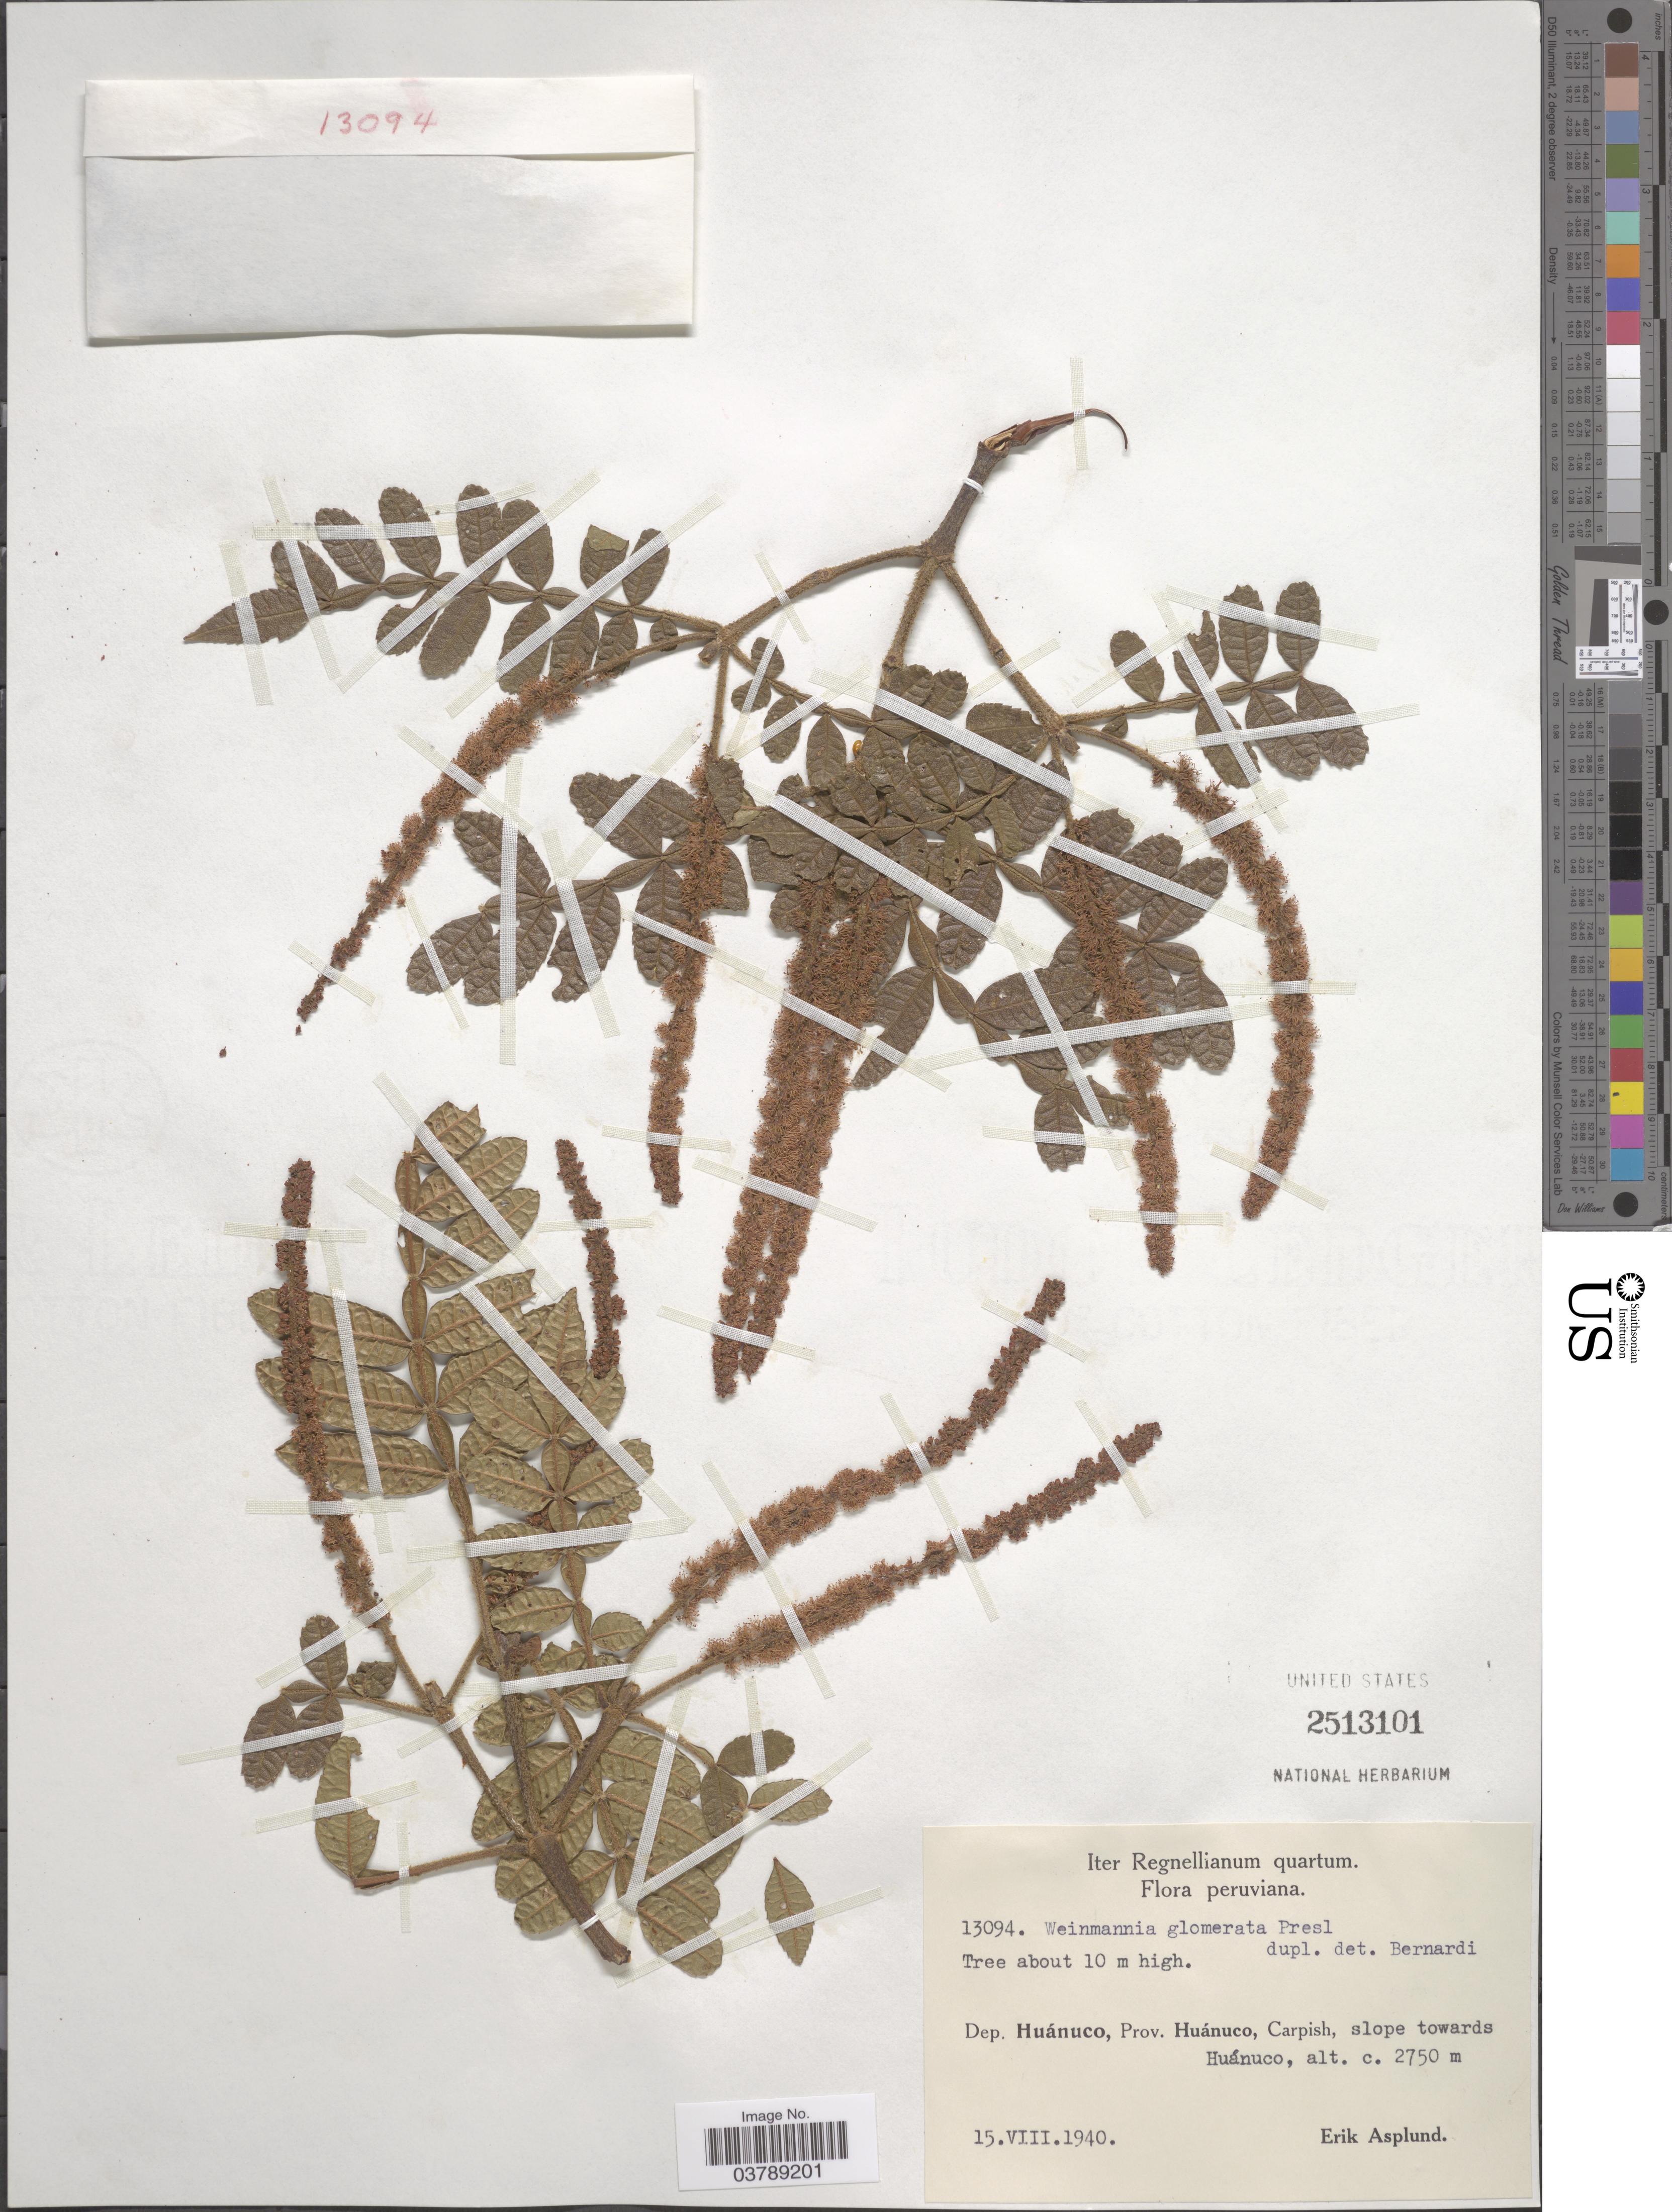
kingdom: Plantae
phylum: Tracheophyta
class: Magnoliopsida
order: Oxalidales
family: Cunoniaceae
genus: Weinmannia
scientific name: Weinmannia glomerata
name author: C. Presl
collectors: E. Asplund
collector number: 13094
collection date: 1940-08-15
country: Peru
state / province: Huánuco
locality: Dep. Huánuco, Prov. Huánuco, Carpish, slope towards Huánuco.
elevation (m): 2750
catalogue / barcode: US 2513101